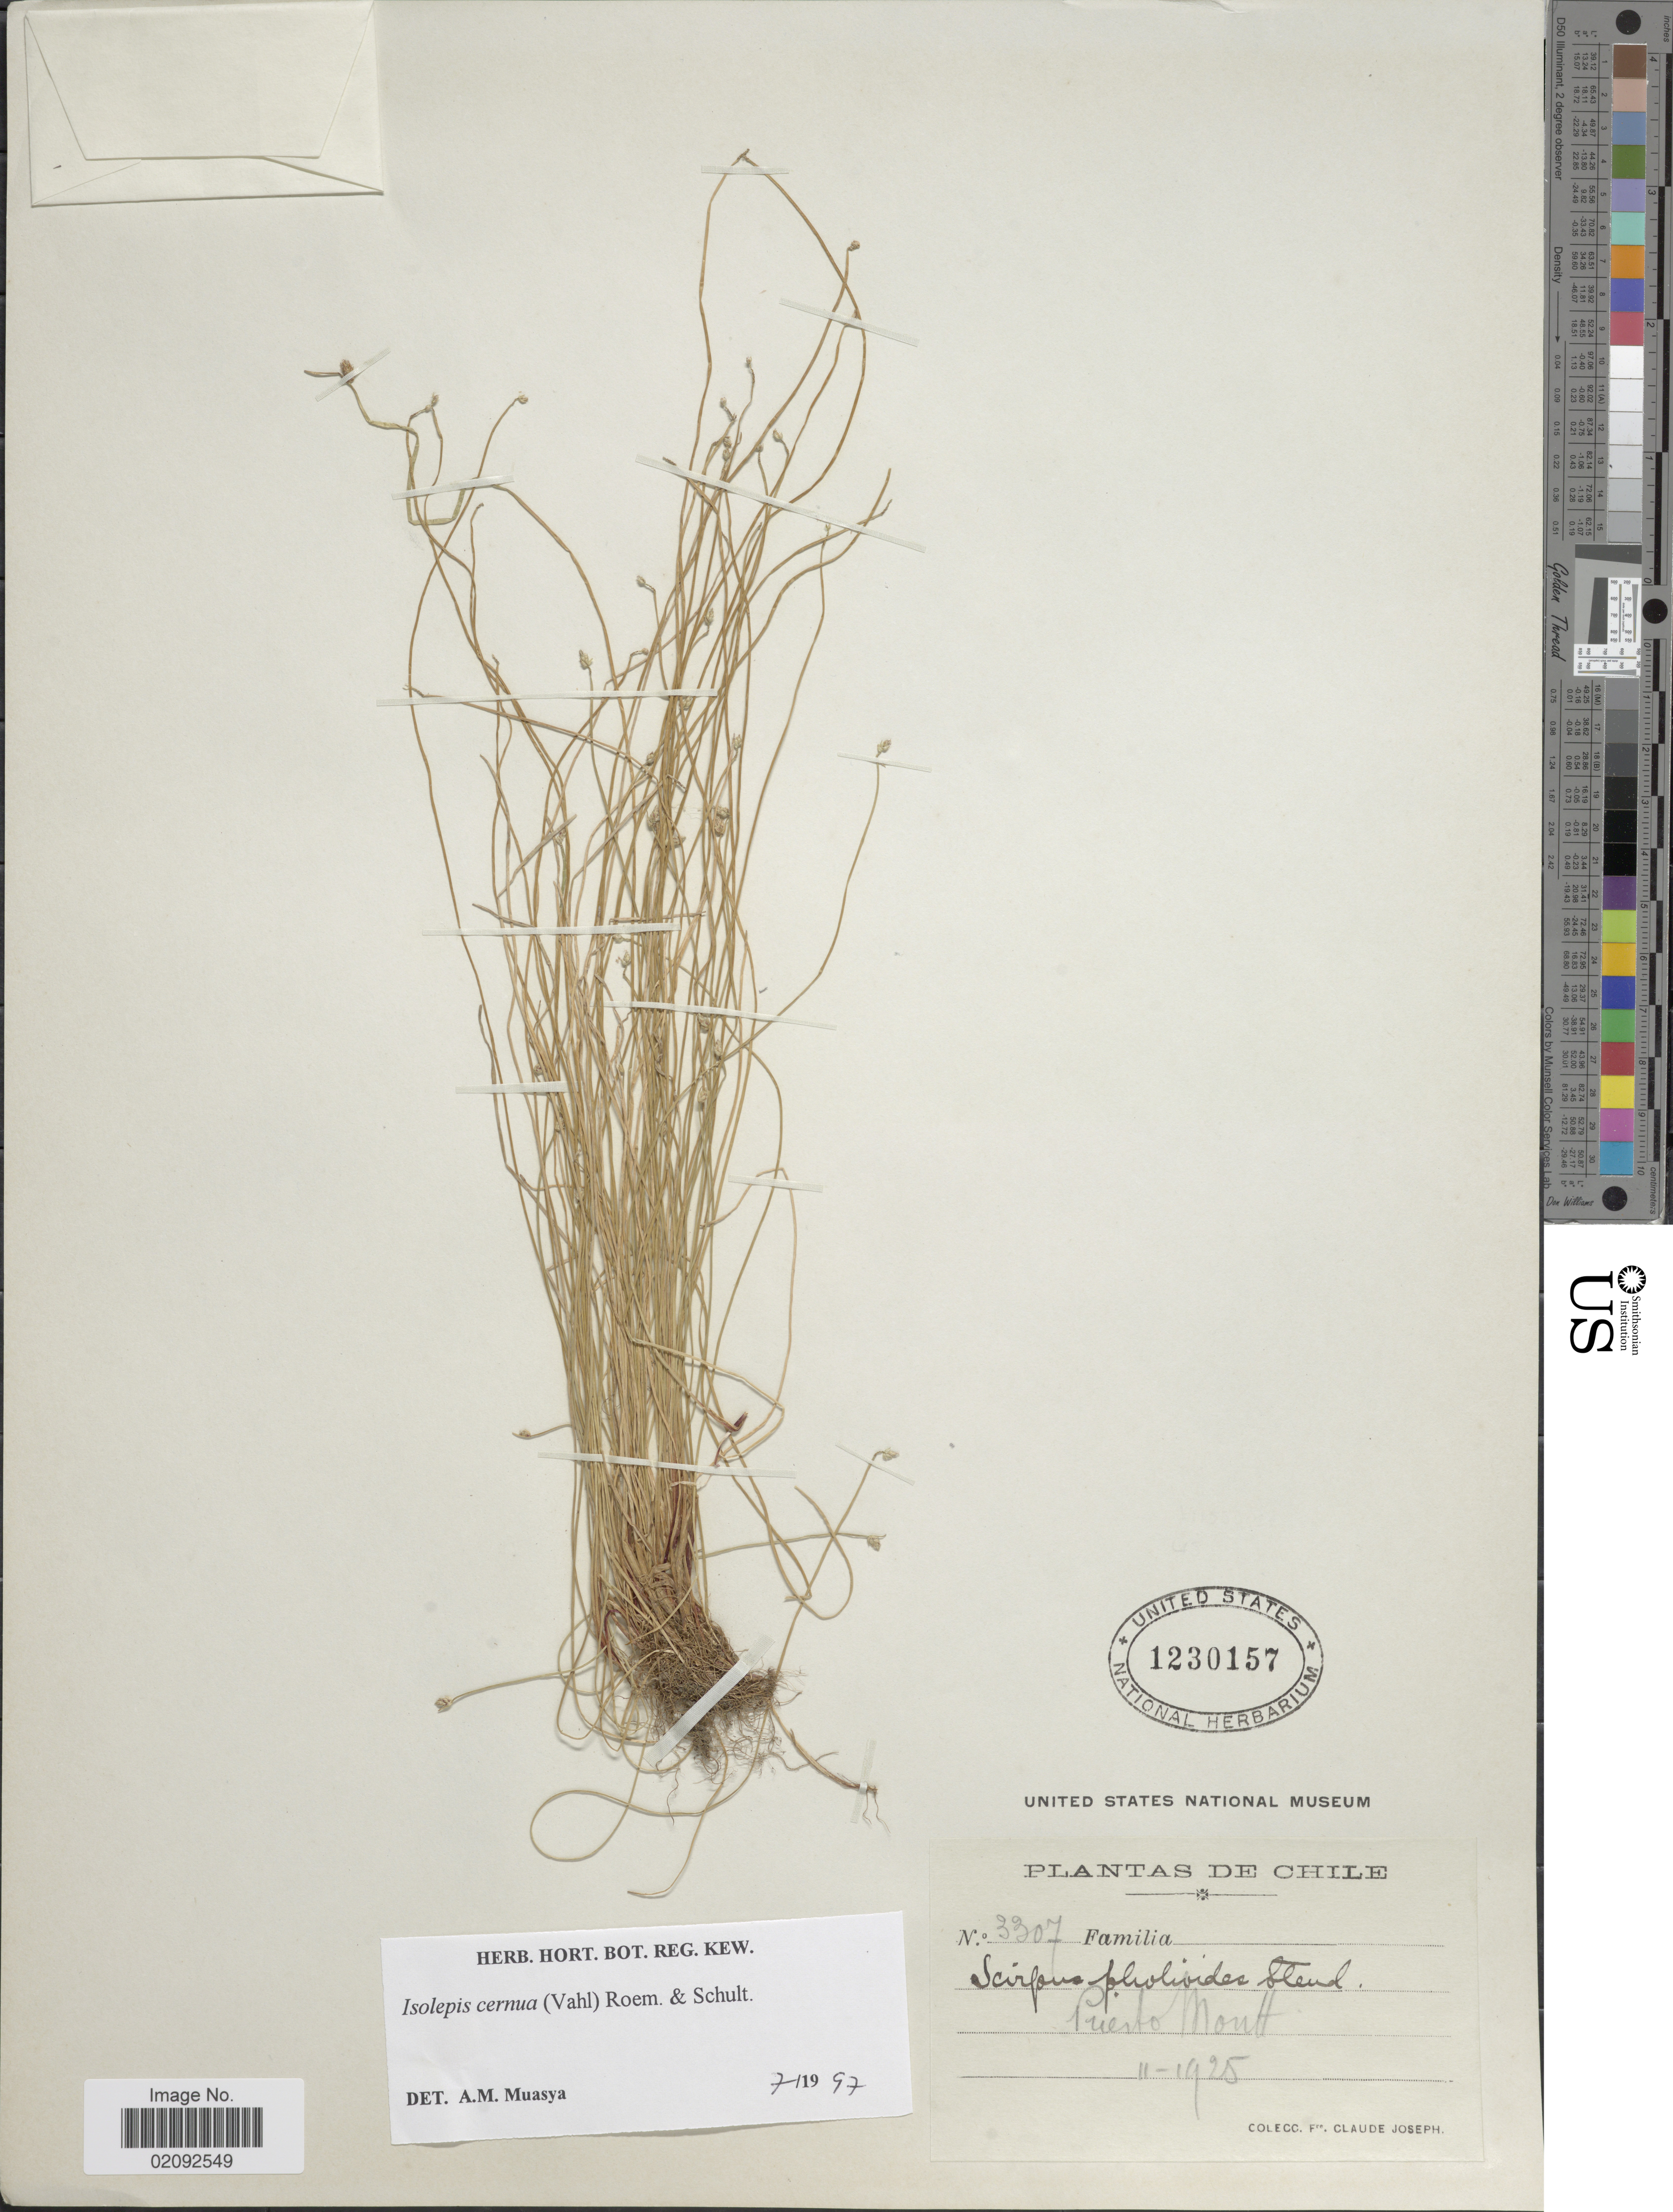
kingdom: Plantae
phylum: Tracheophyta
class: Liliopsida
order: Poales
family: Cyperaceae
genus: Isolepis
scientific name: Isolepis cernua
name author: (Vahl) Roem. & Schult.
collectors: Bro. Claude-Joseph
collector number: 3307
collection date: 1925-11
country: Chile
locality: Puerto Moutt.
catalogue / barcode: US 1230157